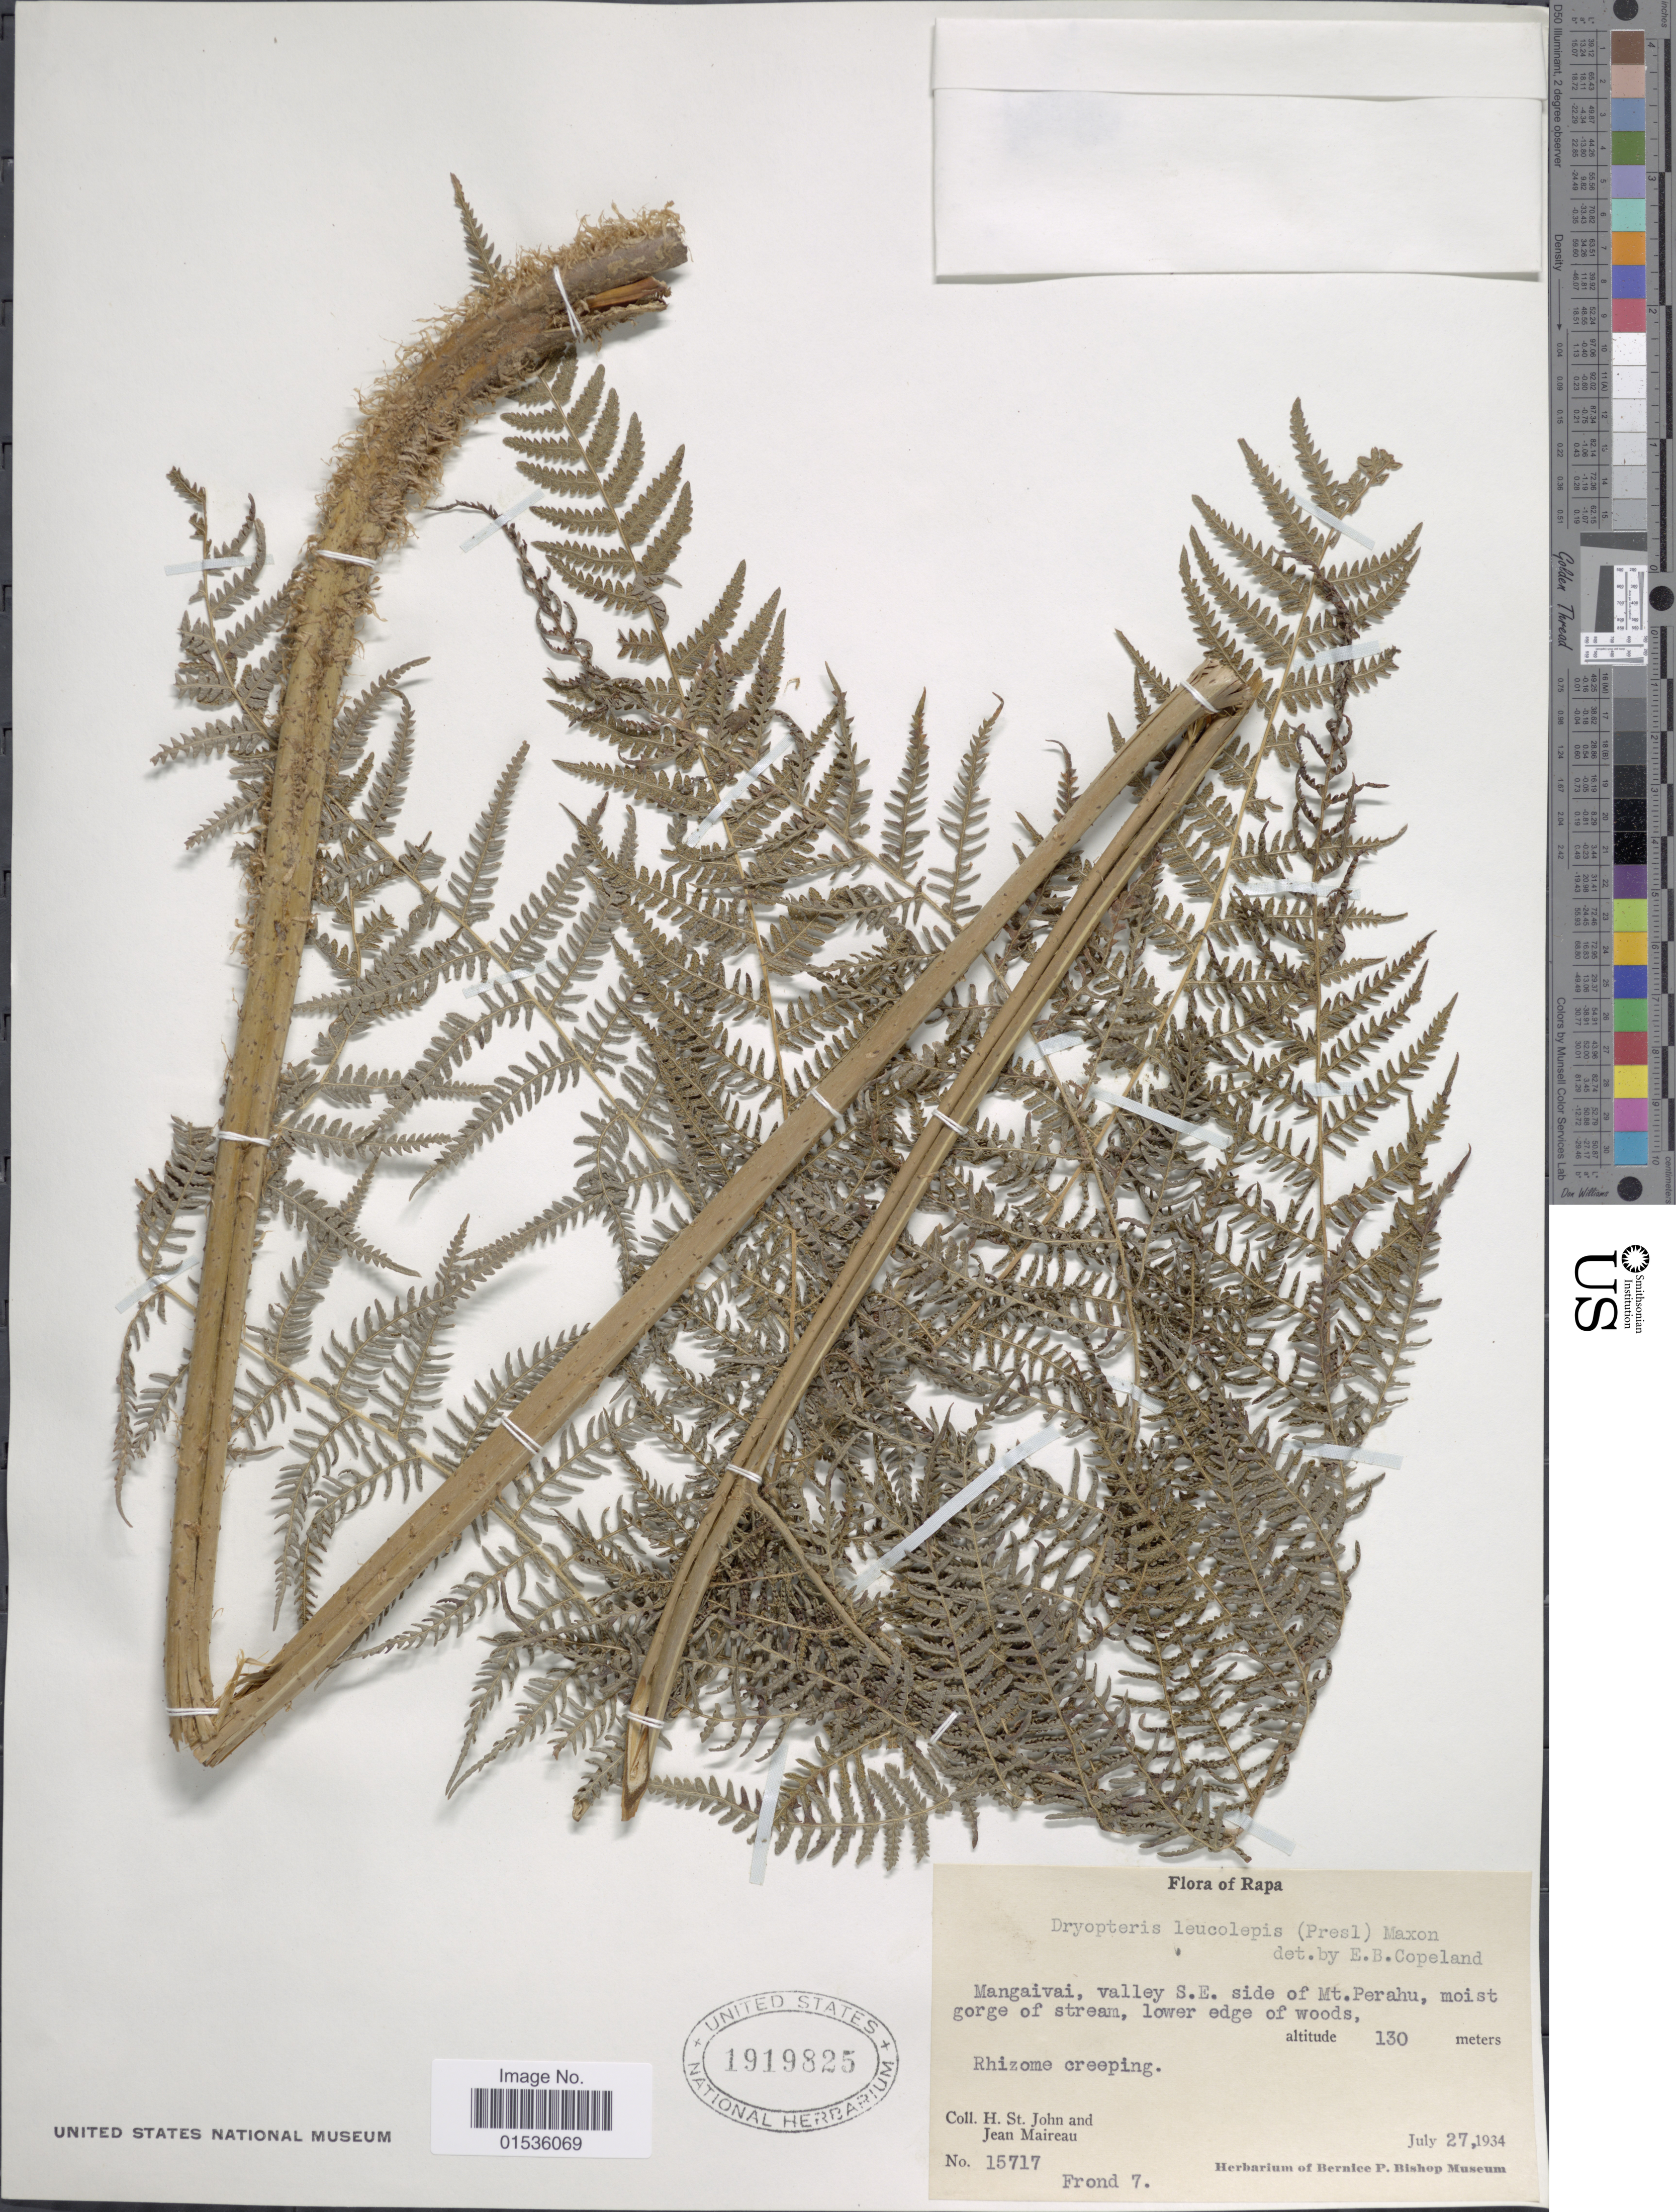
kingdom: Plantae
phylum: Tracheophyta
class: Polypodiopsida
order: Polypodiales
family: Thelypteridaceae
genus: Macrothelypteris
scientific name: Macrothelypteris polypodioides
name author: (Hook.) Holttum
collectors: H. St John & J. Maireau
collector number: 15717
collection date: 1934-07-27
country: French Polynesia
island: Rapa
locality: Rapa, Mangaivai, valley S.E. side of Mt. Perahu, moist gorge of stream, lower edge of woods.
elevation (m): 130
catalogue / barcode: US 1919825